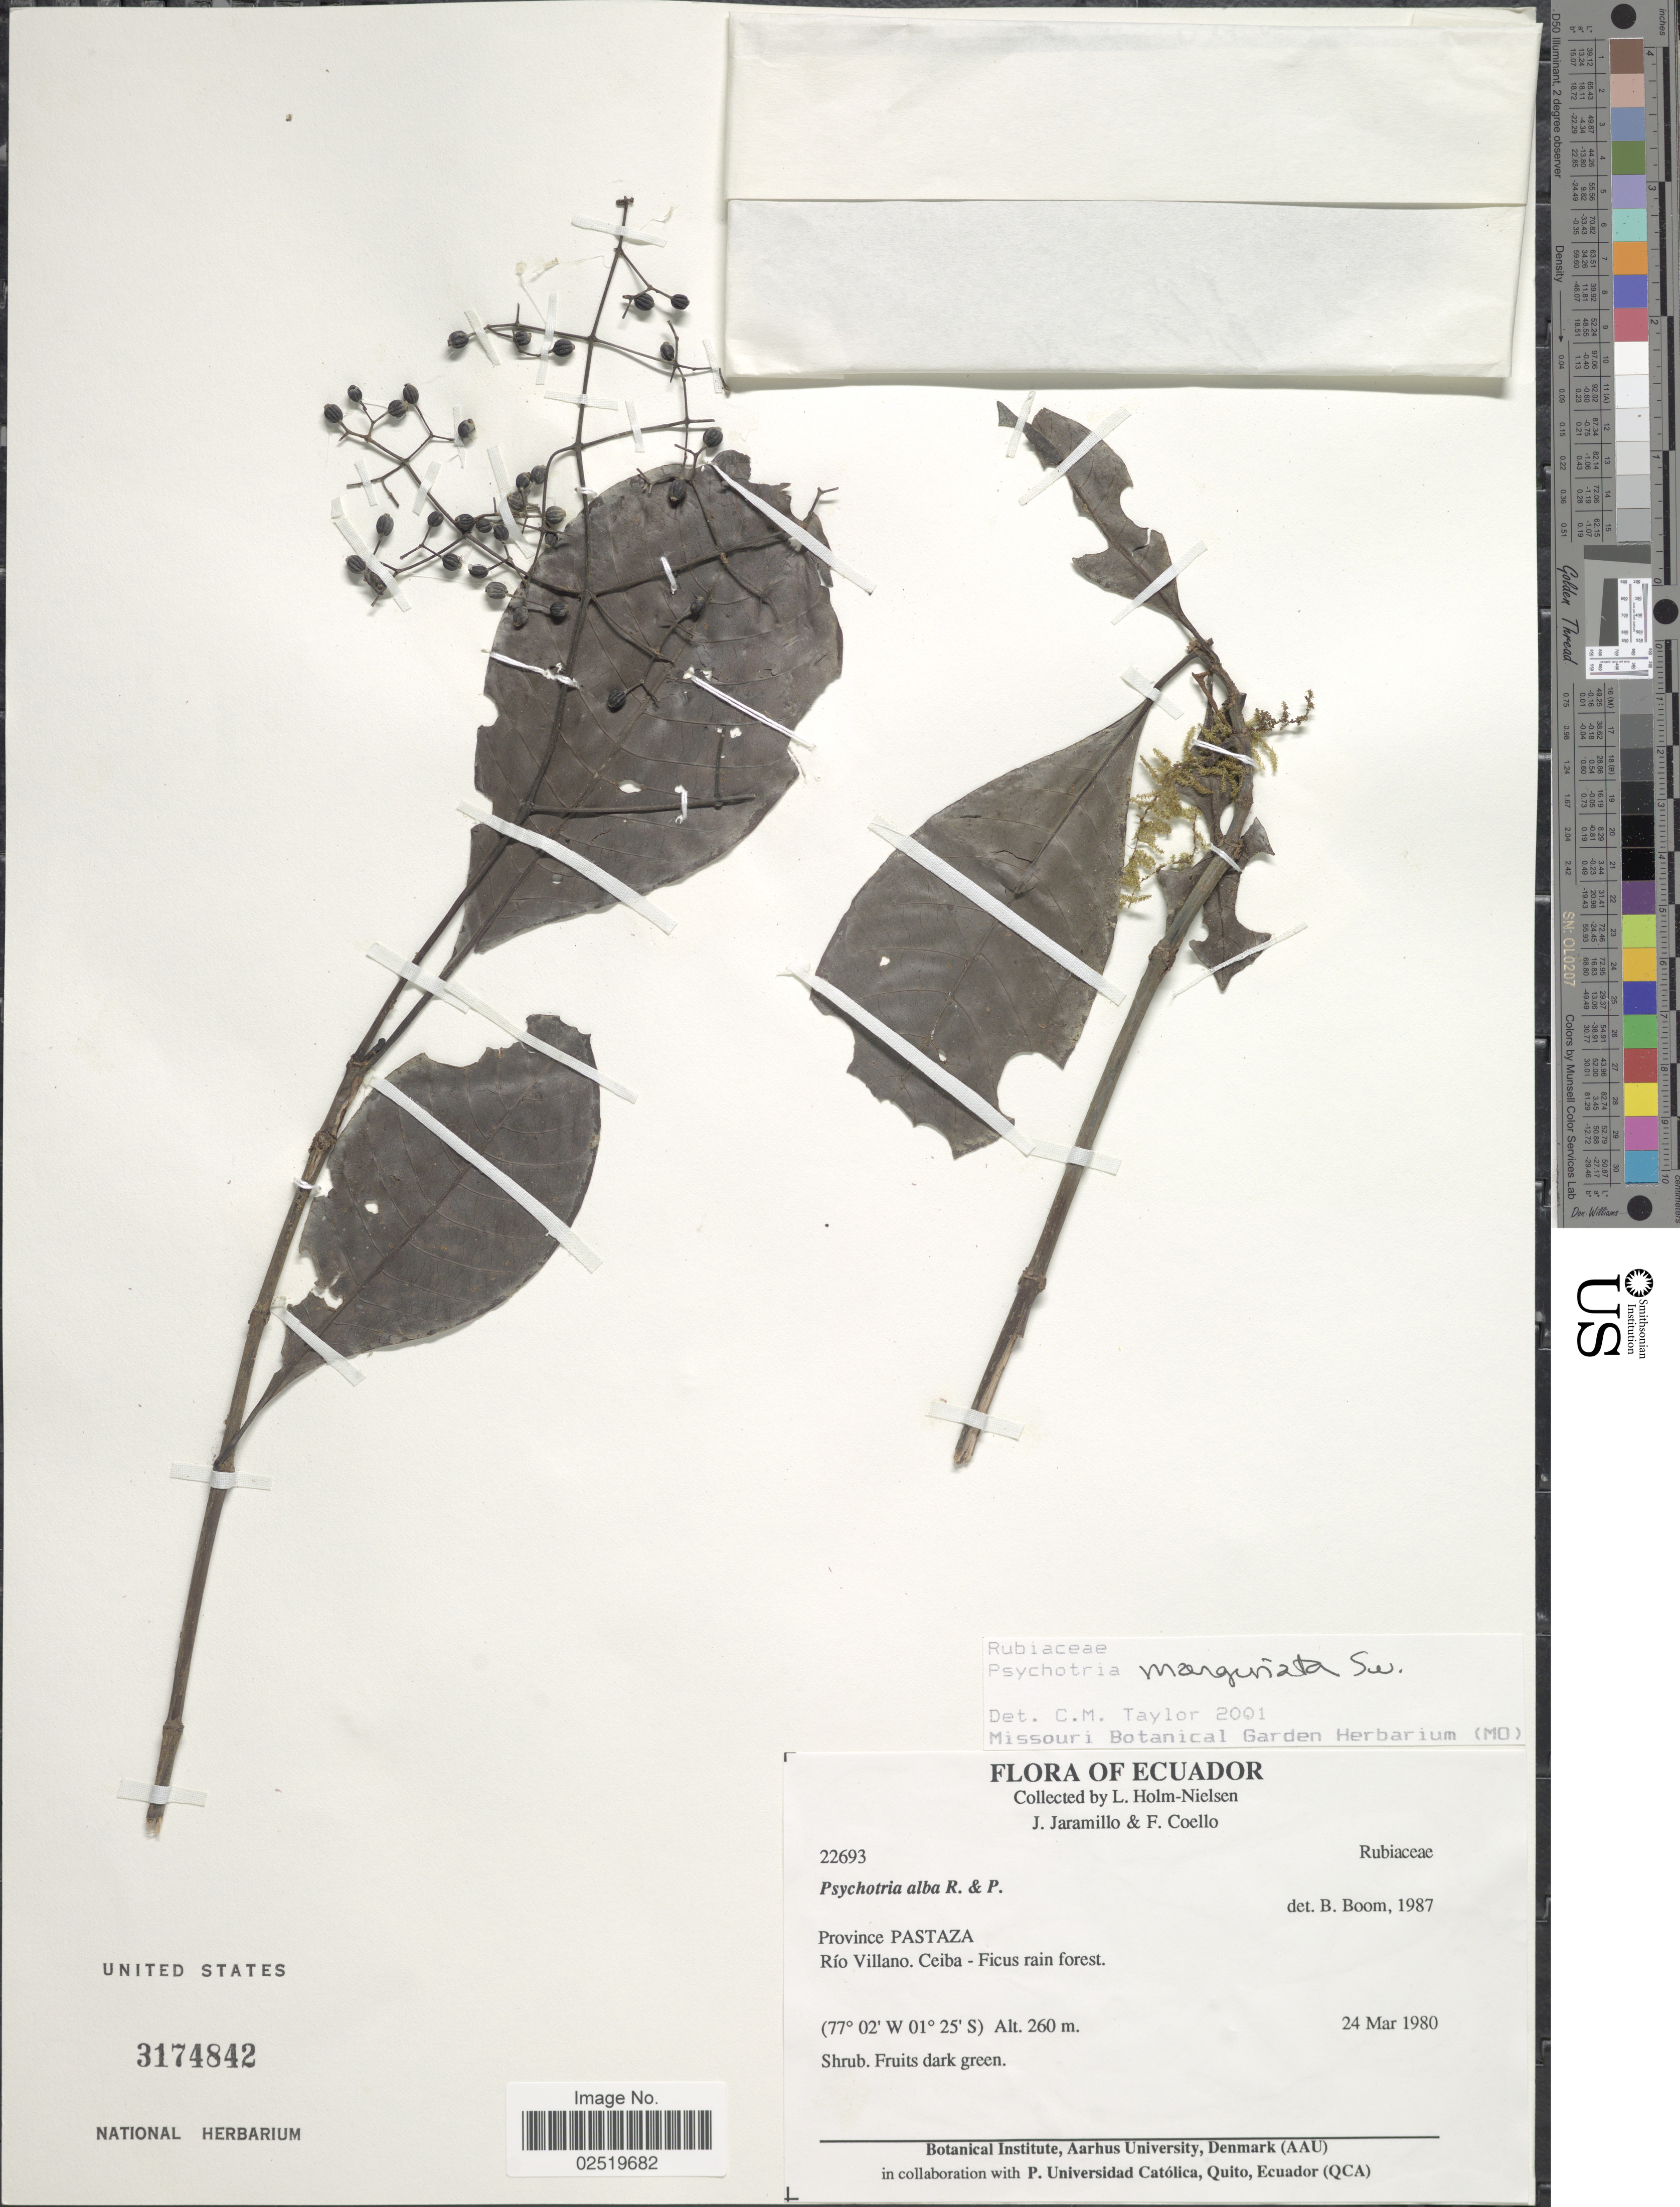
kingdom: Plantae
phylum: Tracheophyta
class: Magnoliopsida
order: Gentianales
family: Rubiaceae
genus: Psychotria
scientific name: Psychotria marginata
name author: Sw.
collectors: L. Holm-Nielsen, J. Jaramillo & F. Coello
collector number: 22693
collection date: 1980-03-24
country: Ecuador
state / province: Pastaza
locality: Rio Villano,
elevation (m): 260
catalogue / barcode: US 3174842